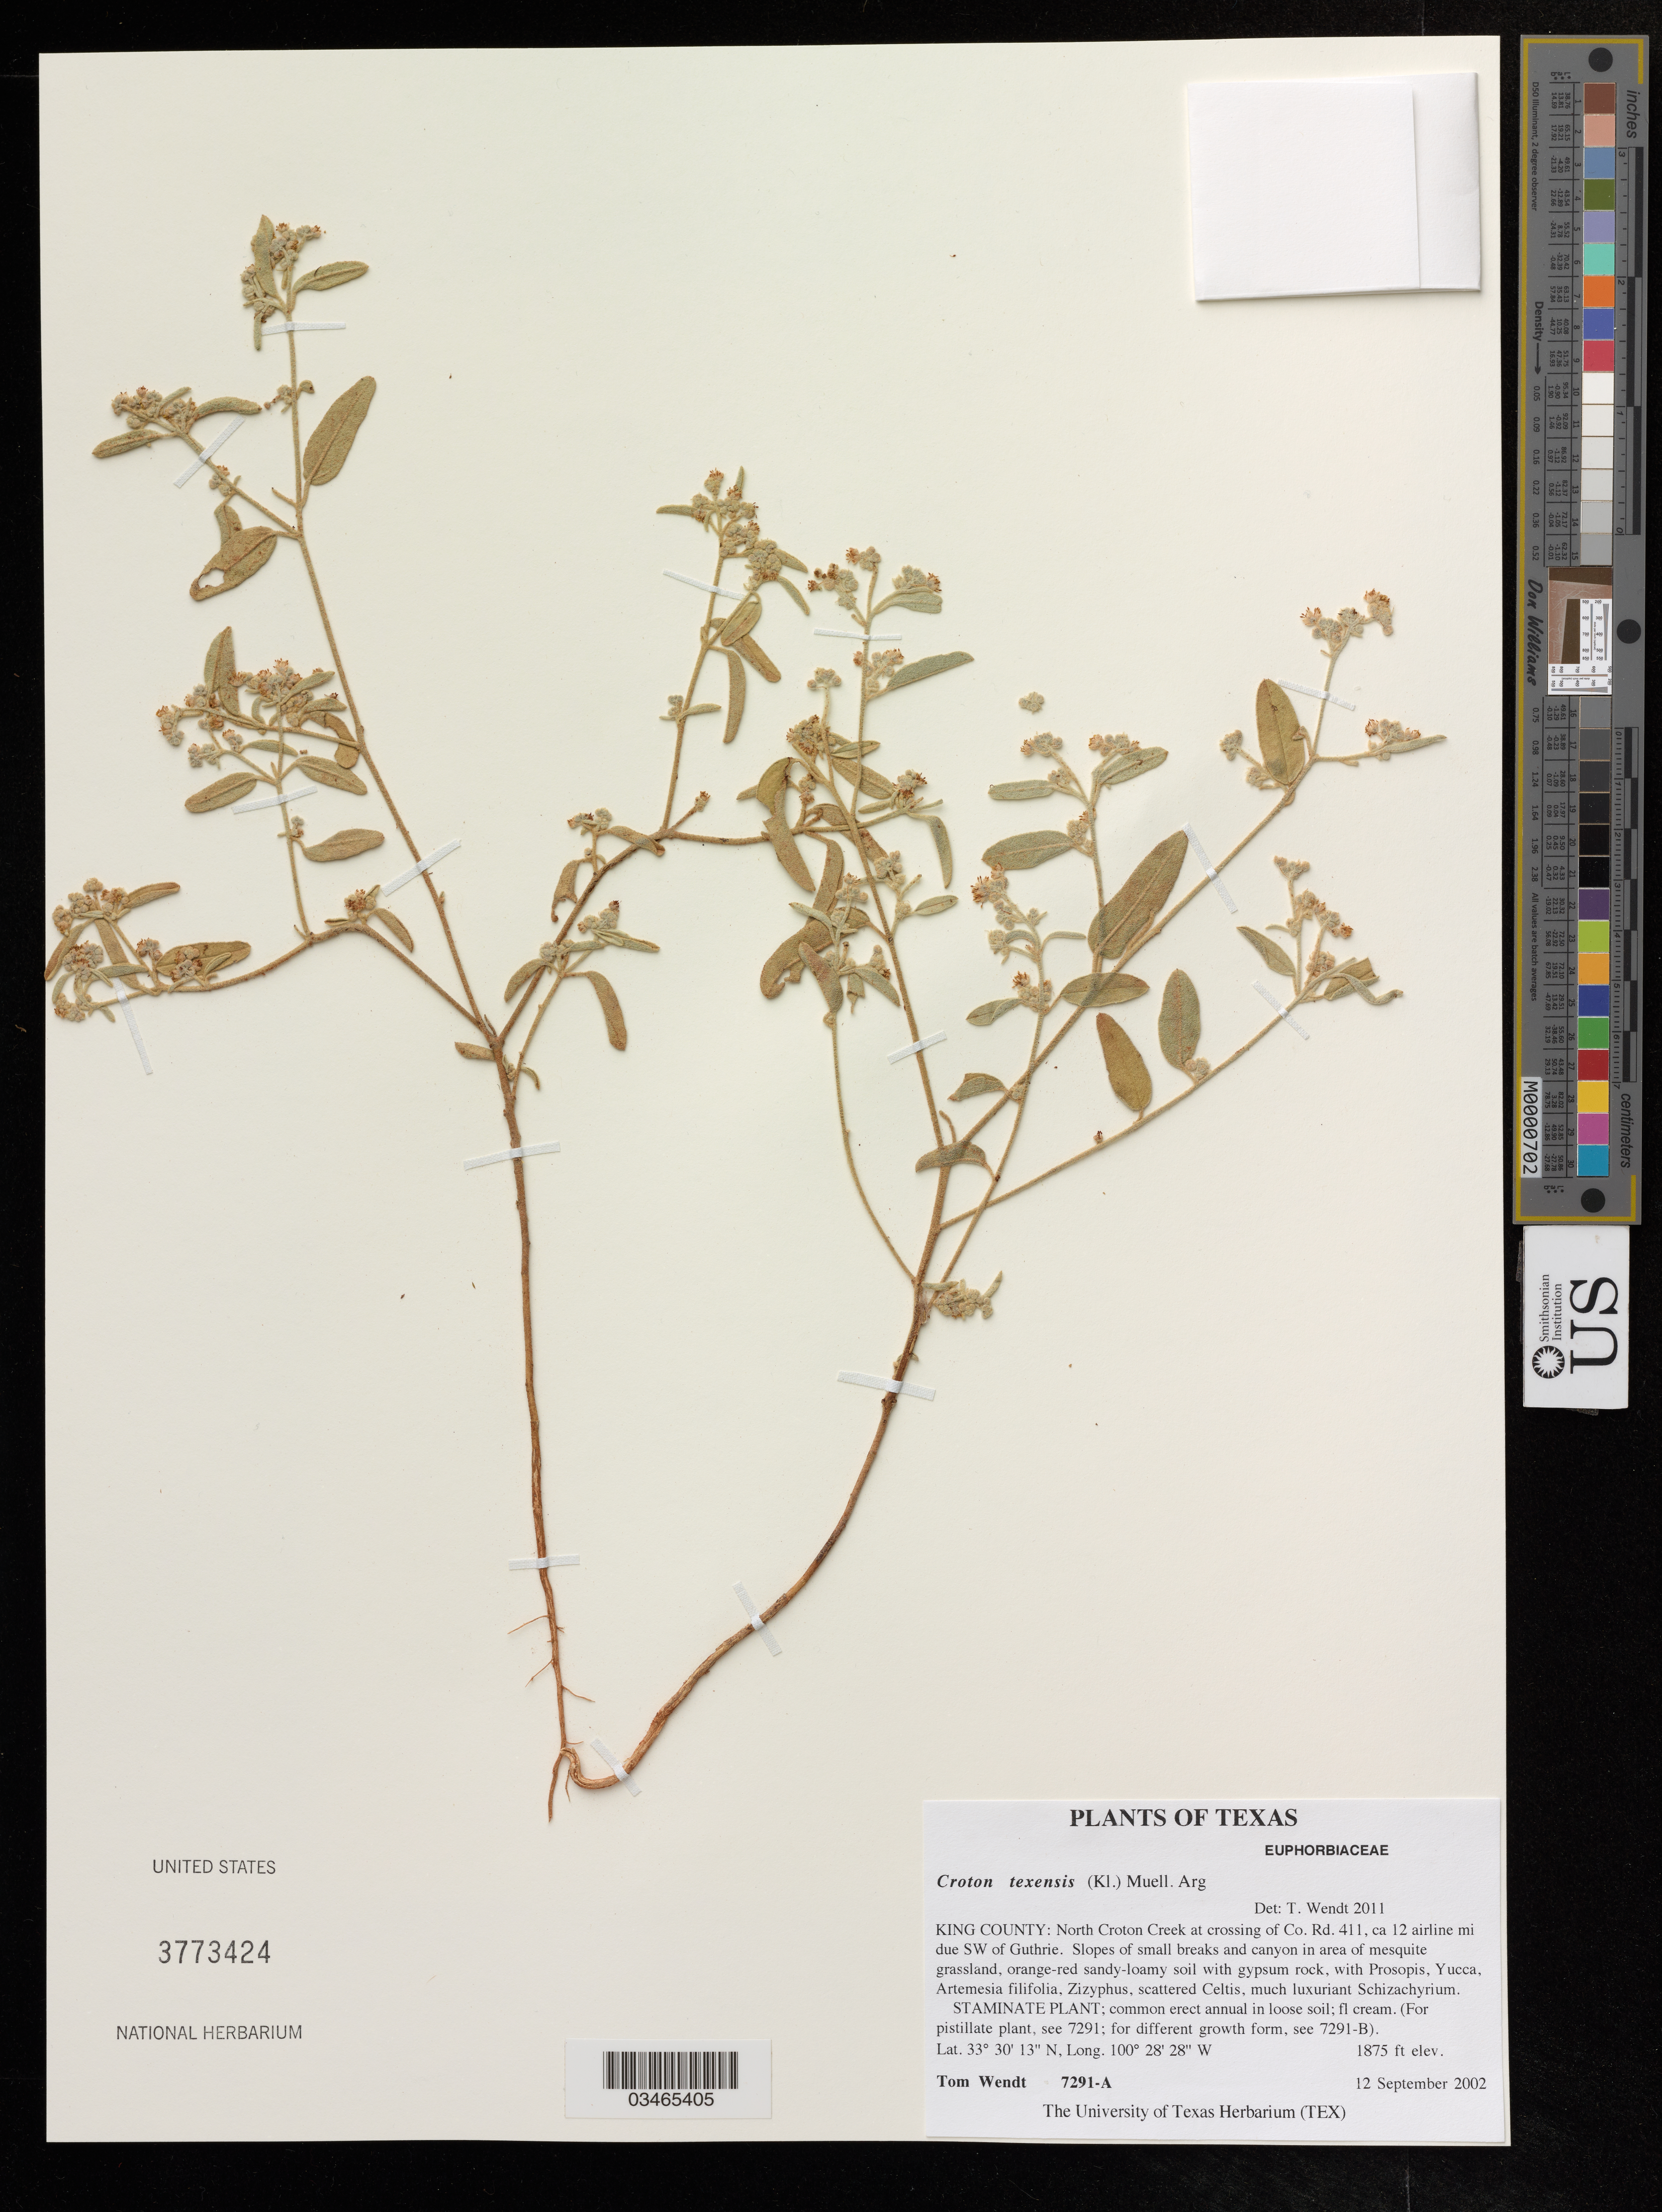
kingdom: Plantae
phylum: Tracheophyta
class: Magnoliopsida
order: Malpighiales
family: Euphorbiaceae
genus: Croton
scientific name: Croton texensis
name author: (Klotzsch) Müll. Arg.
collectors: T. Wendt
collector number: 7291-A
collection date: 2002-09-12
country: United States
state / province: Texas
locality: King County: North Croton Creek at crossing of Co. Rd. 411, ca 12 airline mi due SW of Guthrie.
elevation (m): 1875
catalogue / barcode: US 3773424